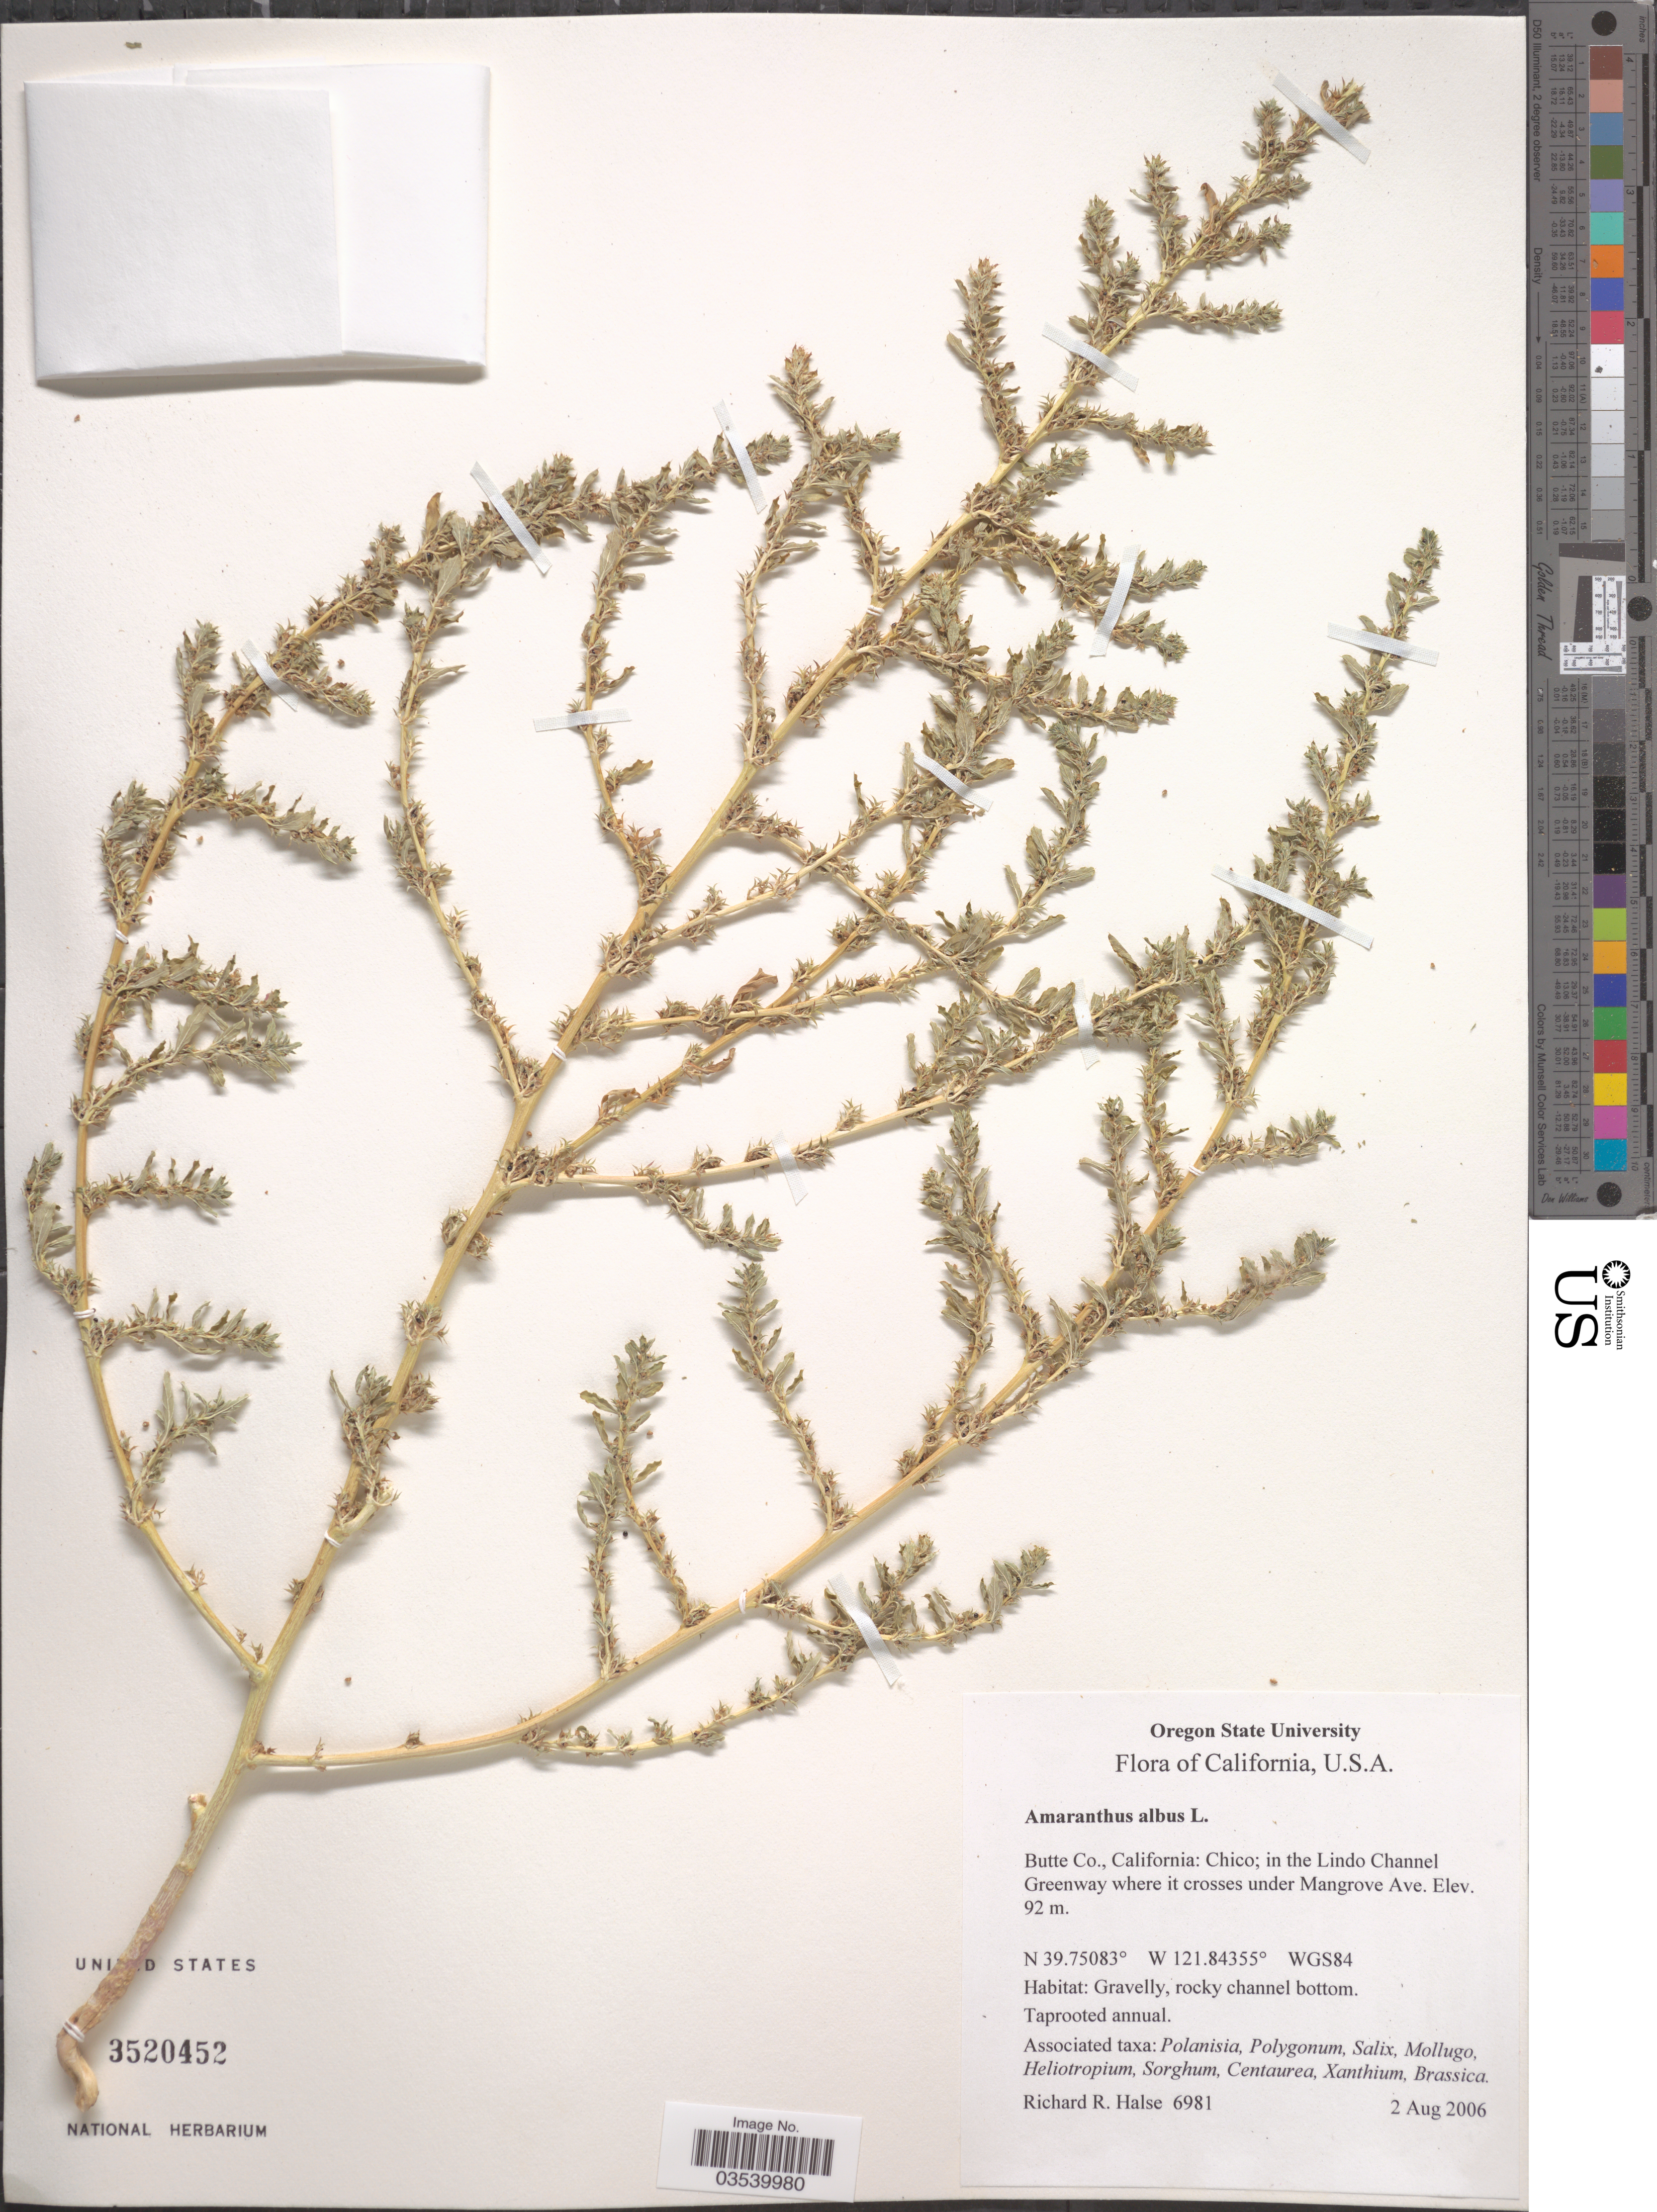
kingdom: Plantae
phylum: Tracheophyta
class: Magnoliopsida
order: Caryophyllales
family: Amaranthaceae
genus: Amaranthus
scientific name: Amaranthus albus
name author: L.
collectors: R. Halse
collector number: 6981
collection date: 2006-08-02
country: United States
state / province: California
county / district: Butte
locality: Butte Co. Chico; in the Lindo Channel Greenway where it crosses under Mangrove Ave.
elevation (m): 92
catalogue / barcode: US 3520452